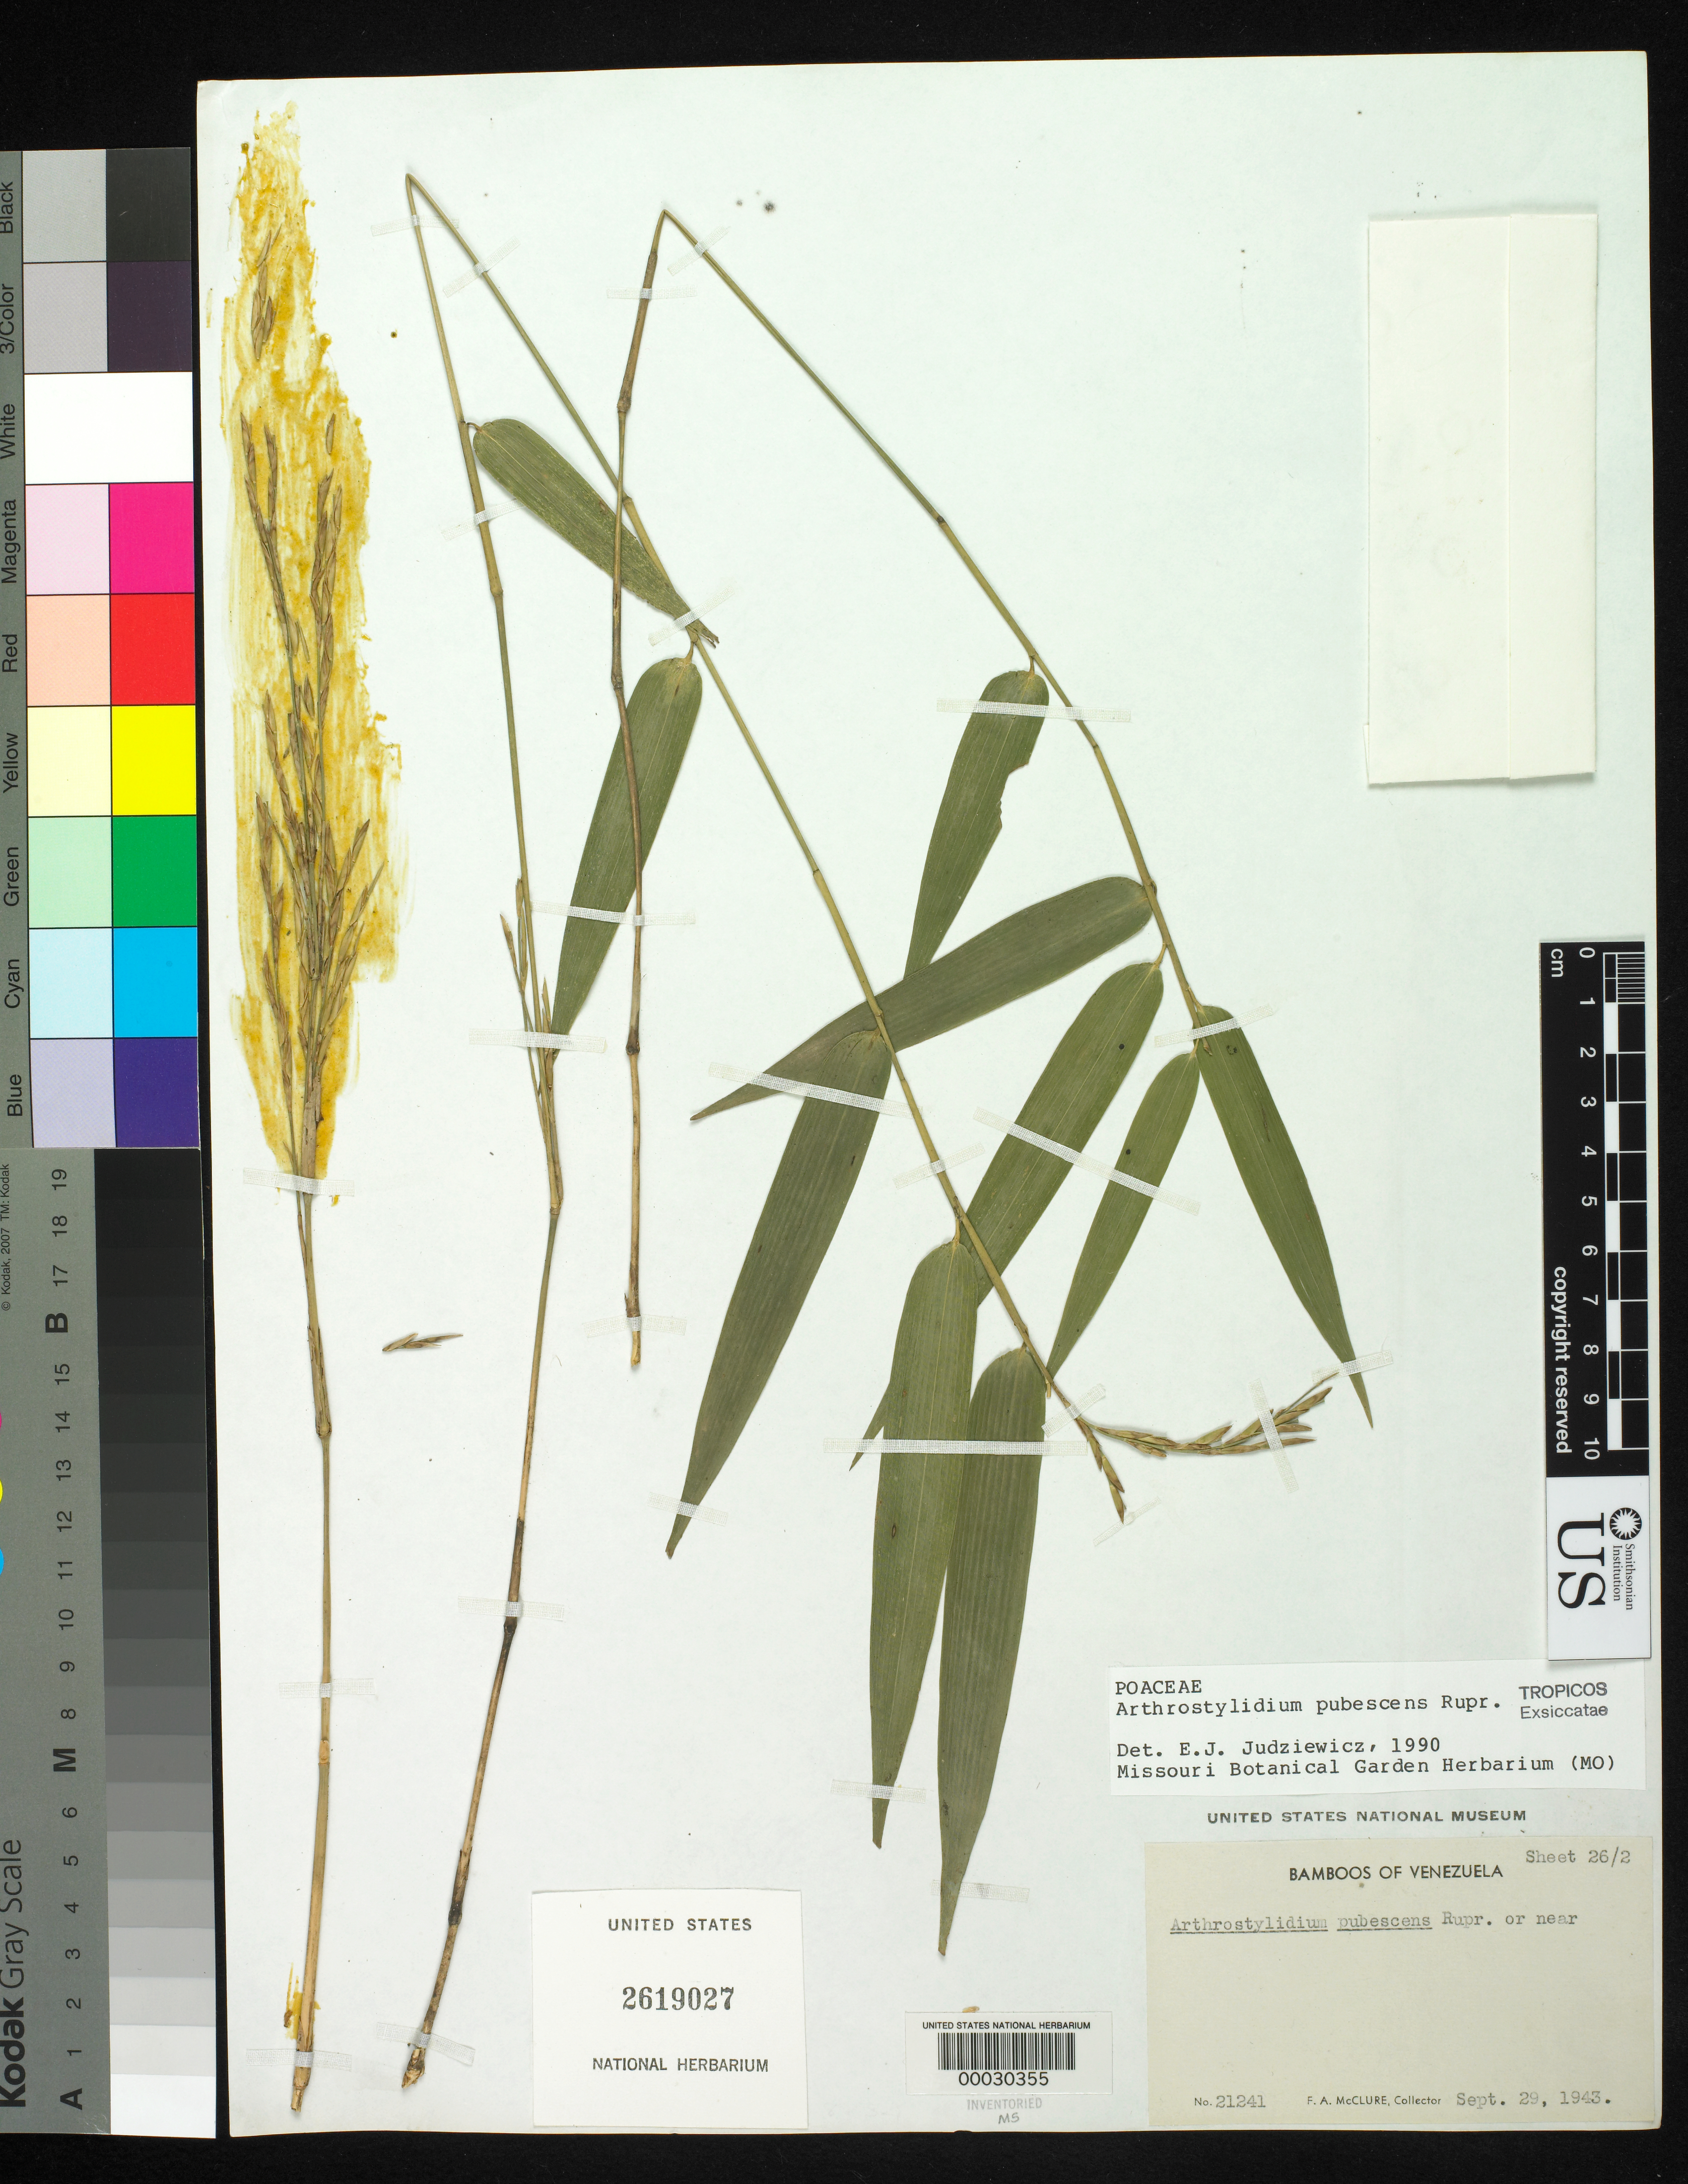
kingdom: Plantae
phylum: Tracheophyta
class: Liliopsida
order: Poales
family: Poaceae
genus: Arthrostylidium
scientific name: Arthrostylidium pubescens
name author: Rupr.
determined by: Judziewicz, E. J.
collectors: F. A. McClure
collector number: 21241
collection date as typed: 29 Sep 1943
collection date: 1943-09-29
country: Venezuela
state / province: Distrito Federal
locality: El junquito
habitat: On edge of sparse forest in steep ravine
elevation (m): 1200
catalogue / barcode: US 2619027